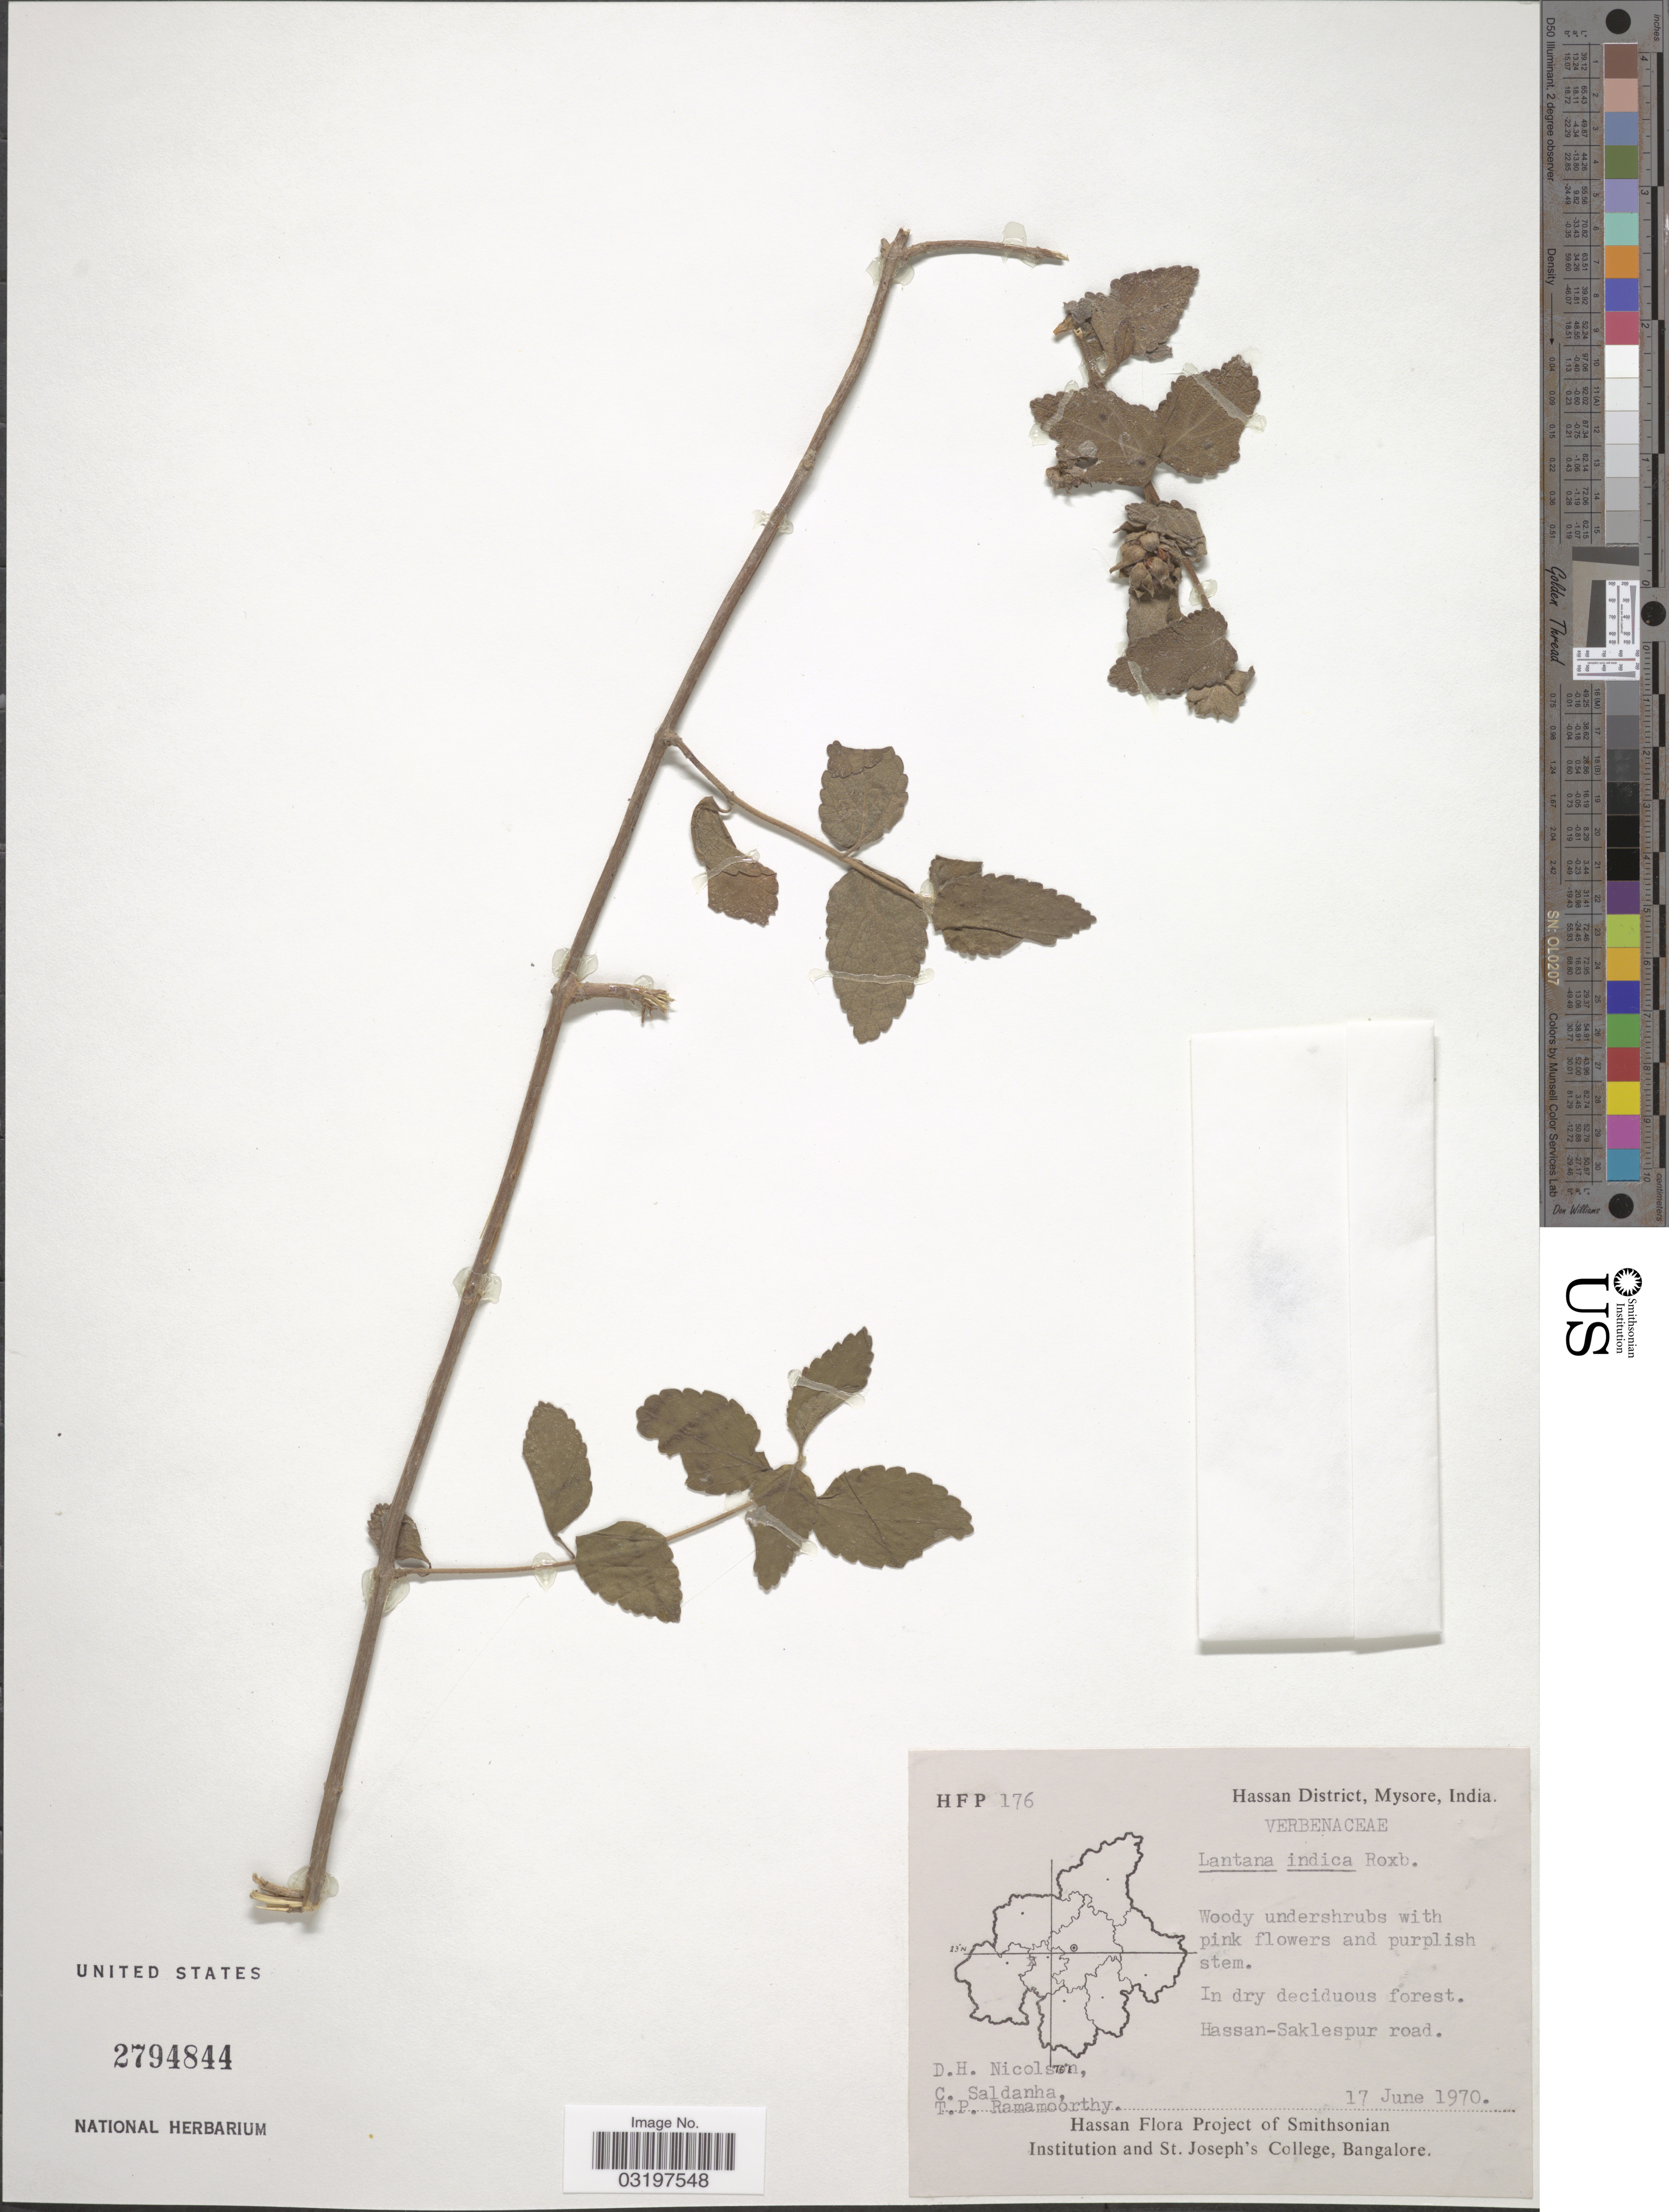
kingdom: Plantae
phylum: Tracheophyta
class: Magnoliopsida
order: Lamiales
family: Verbenaceae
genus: Lantana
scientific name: Lantana indica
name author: Roxb.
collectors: D. H. Nicolson, C. Saldanha & T. P. Ramamoorthy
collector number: HFP176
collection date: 1970-06-17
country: India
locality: Hassan District, Mysore. Hassan-Saklespur road.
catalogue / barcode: US 2794844